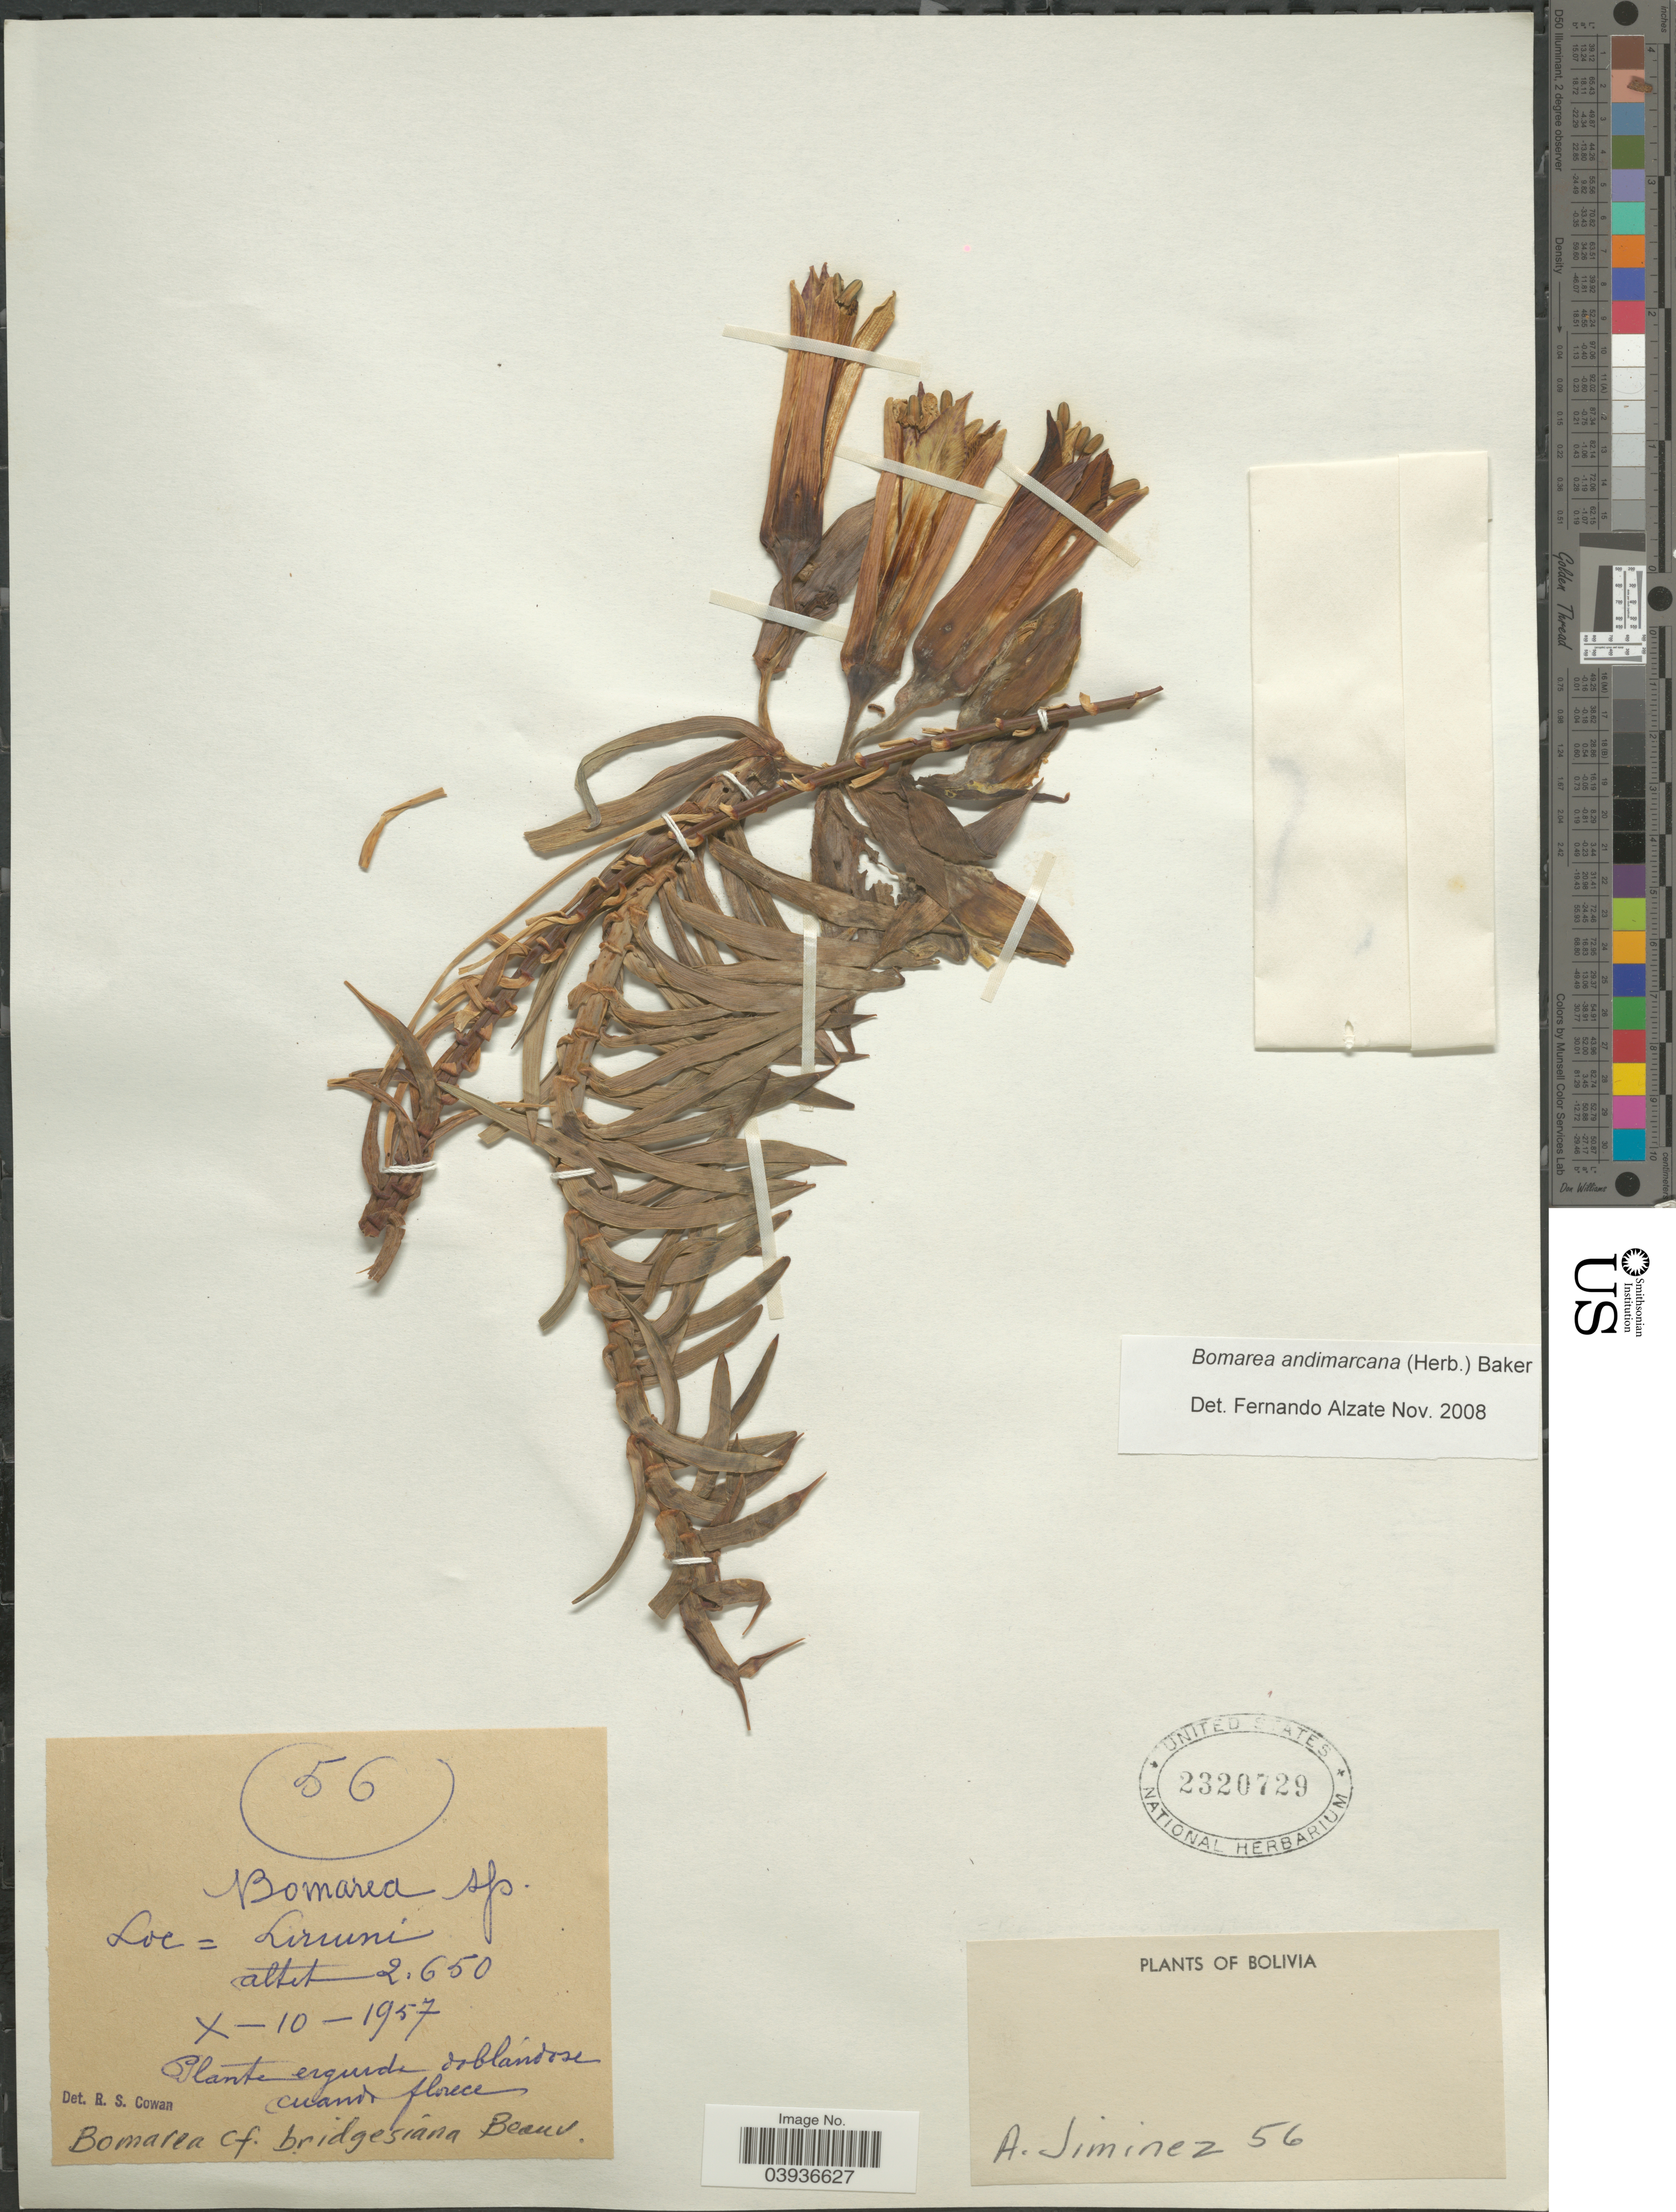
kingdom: Plantae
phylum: Tracheophyta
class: Liliopsida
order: Liliales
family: Alstroemeriaceae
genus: Bomarea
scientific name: Bomarea andimarcana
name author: (Herb.) Baker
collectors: A. Jiminez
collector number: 56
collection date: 1957-10-10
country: Bolivia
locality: Liriuni.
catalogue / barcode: US 2320729